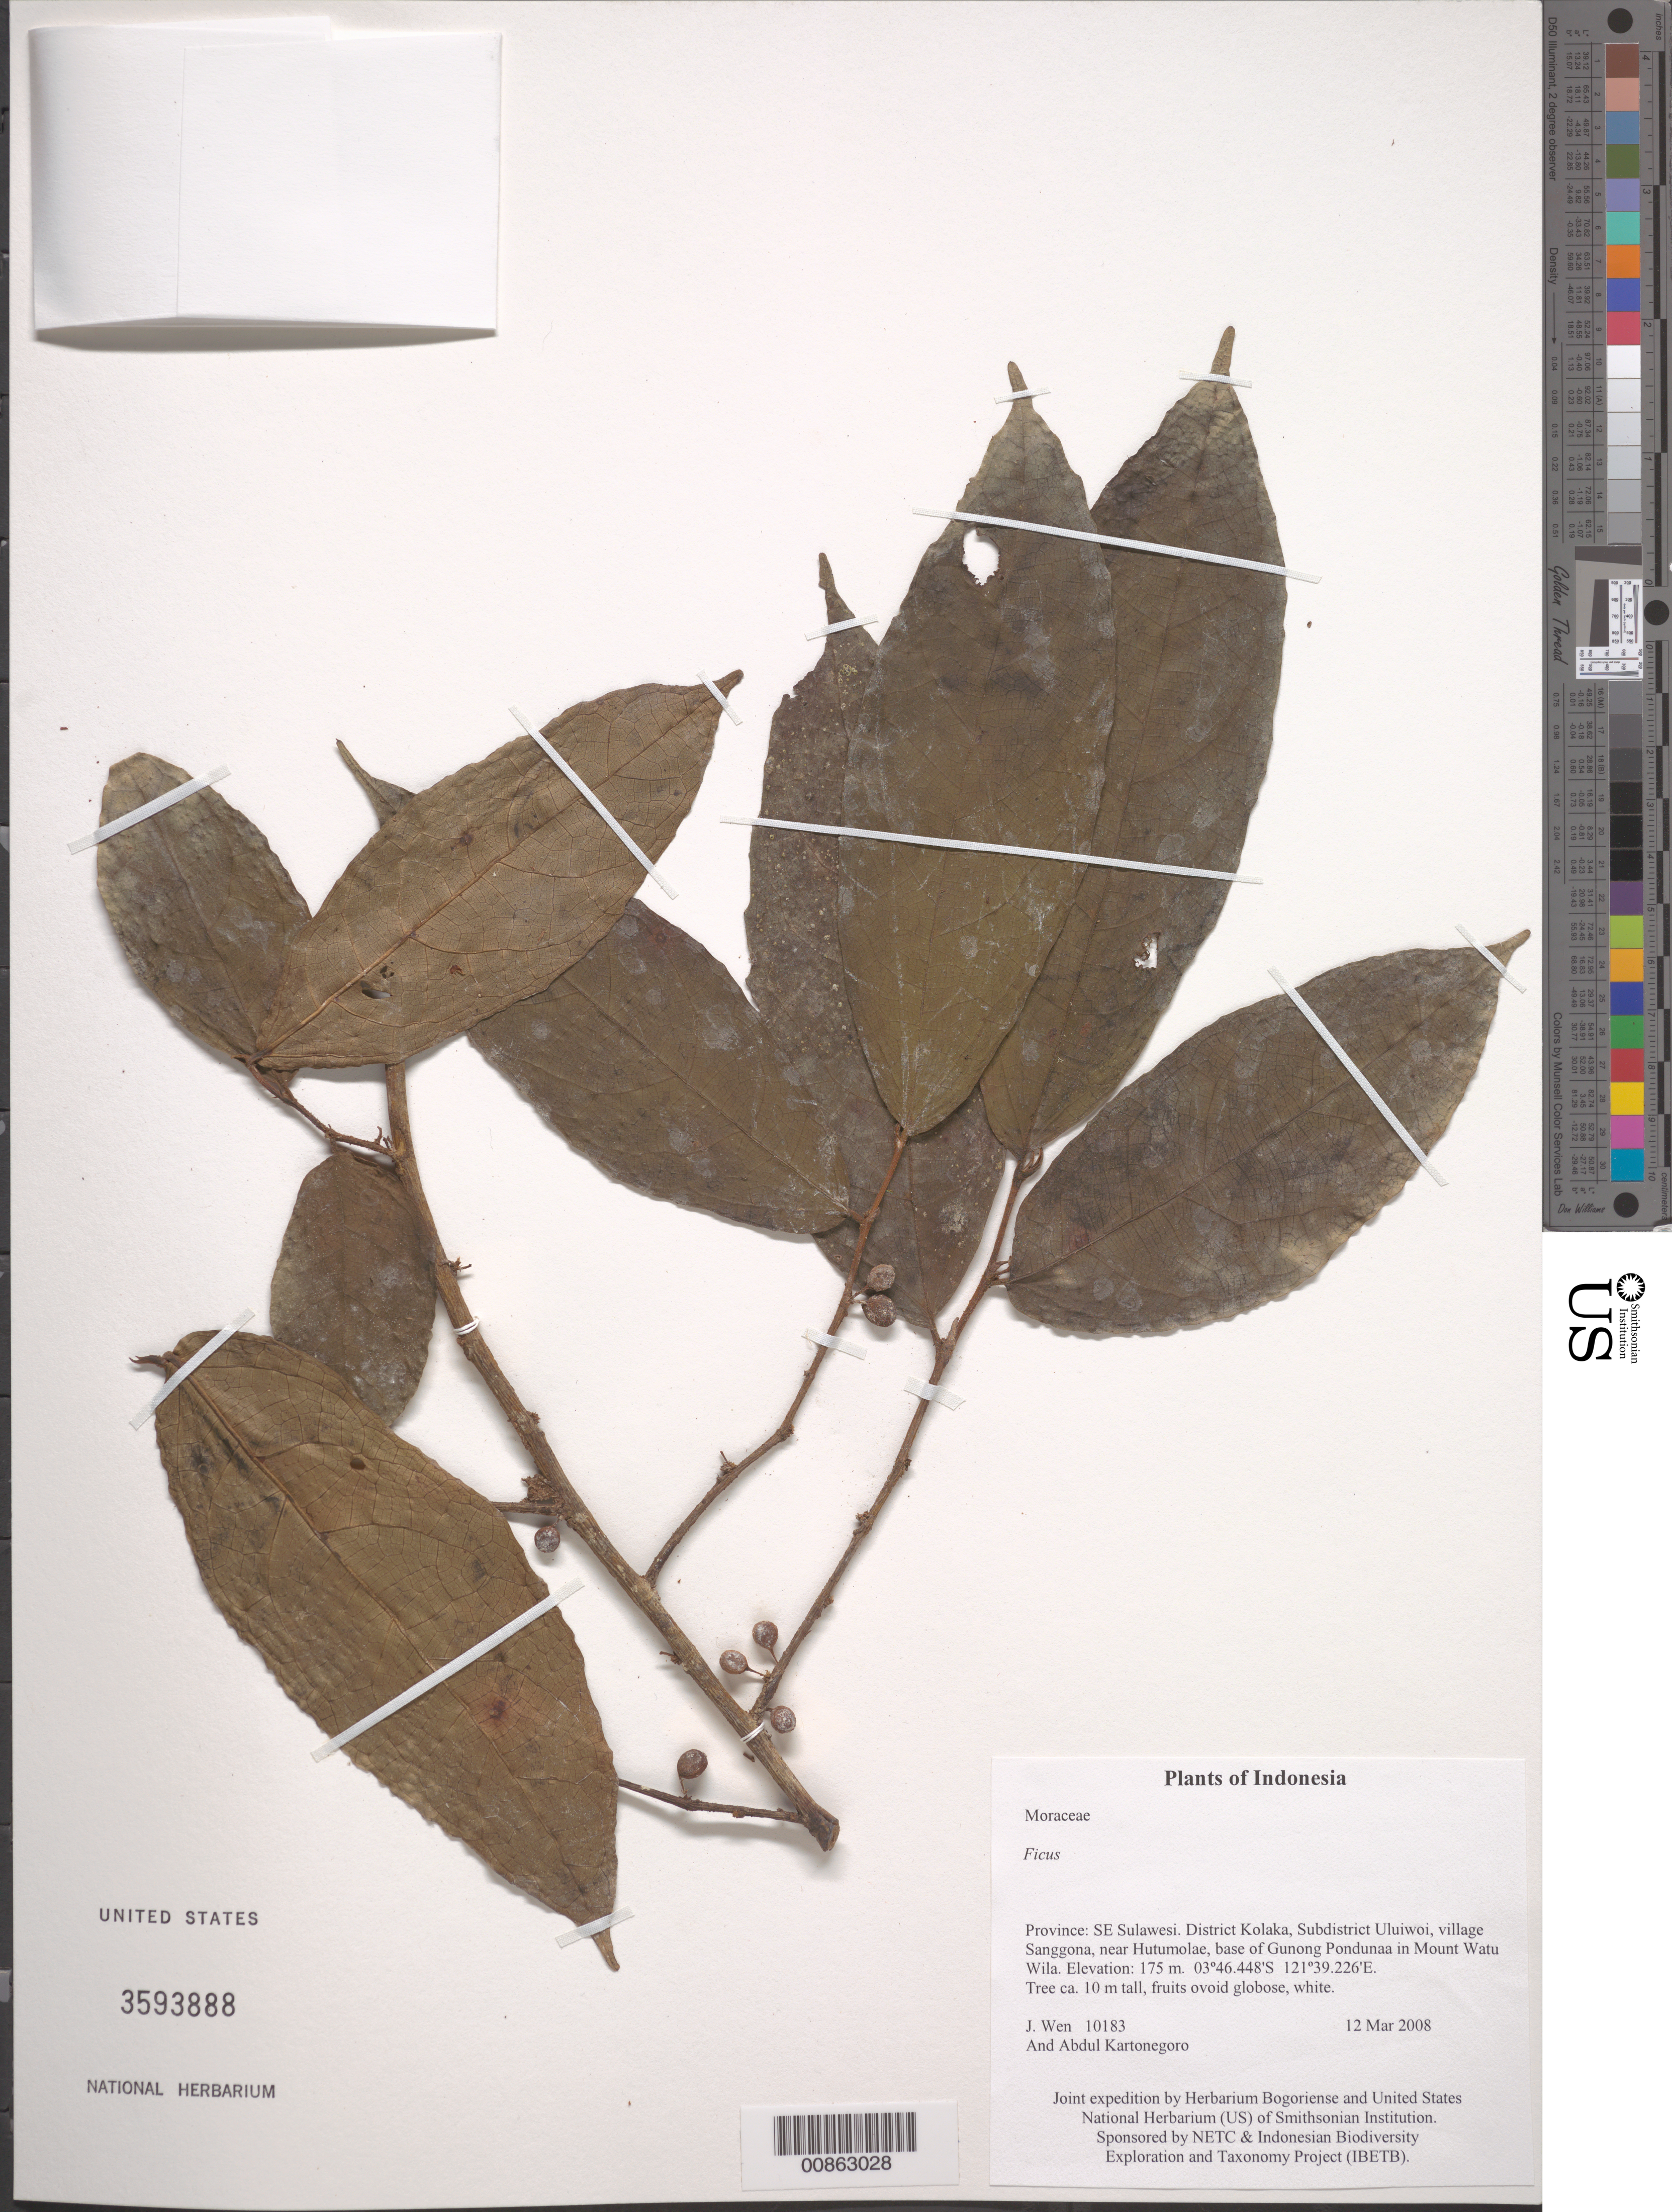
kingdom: Plantae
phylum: Tracheophyta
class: Magnoliopsida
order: Rosales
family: Moraceae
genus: Ficus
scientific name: Ficus sp.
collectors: J. Wen & A. Kartonegoro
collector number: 10183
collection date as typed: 12 May 2008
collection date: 2008-05-12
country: Indonesia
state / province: Sulawesi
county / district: Sulawesi Tenggara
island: Sulawesi [Celebes]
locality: District Kolaka, Subdistrict Uluiwoi, village Sanggona, near Hutumolae, base of Gunong Pondunaa in Mount Watu Wila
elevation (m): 175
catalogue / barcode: US 3593888